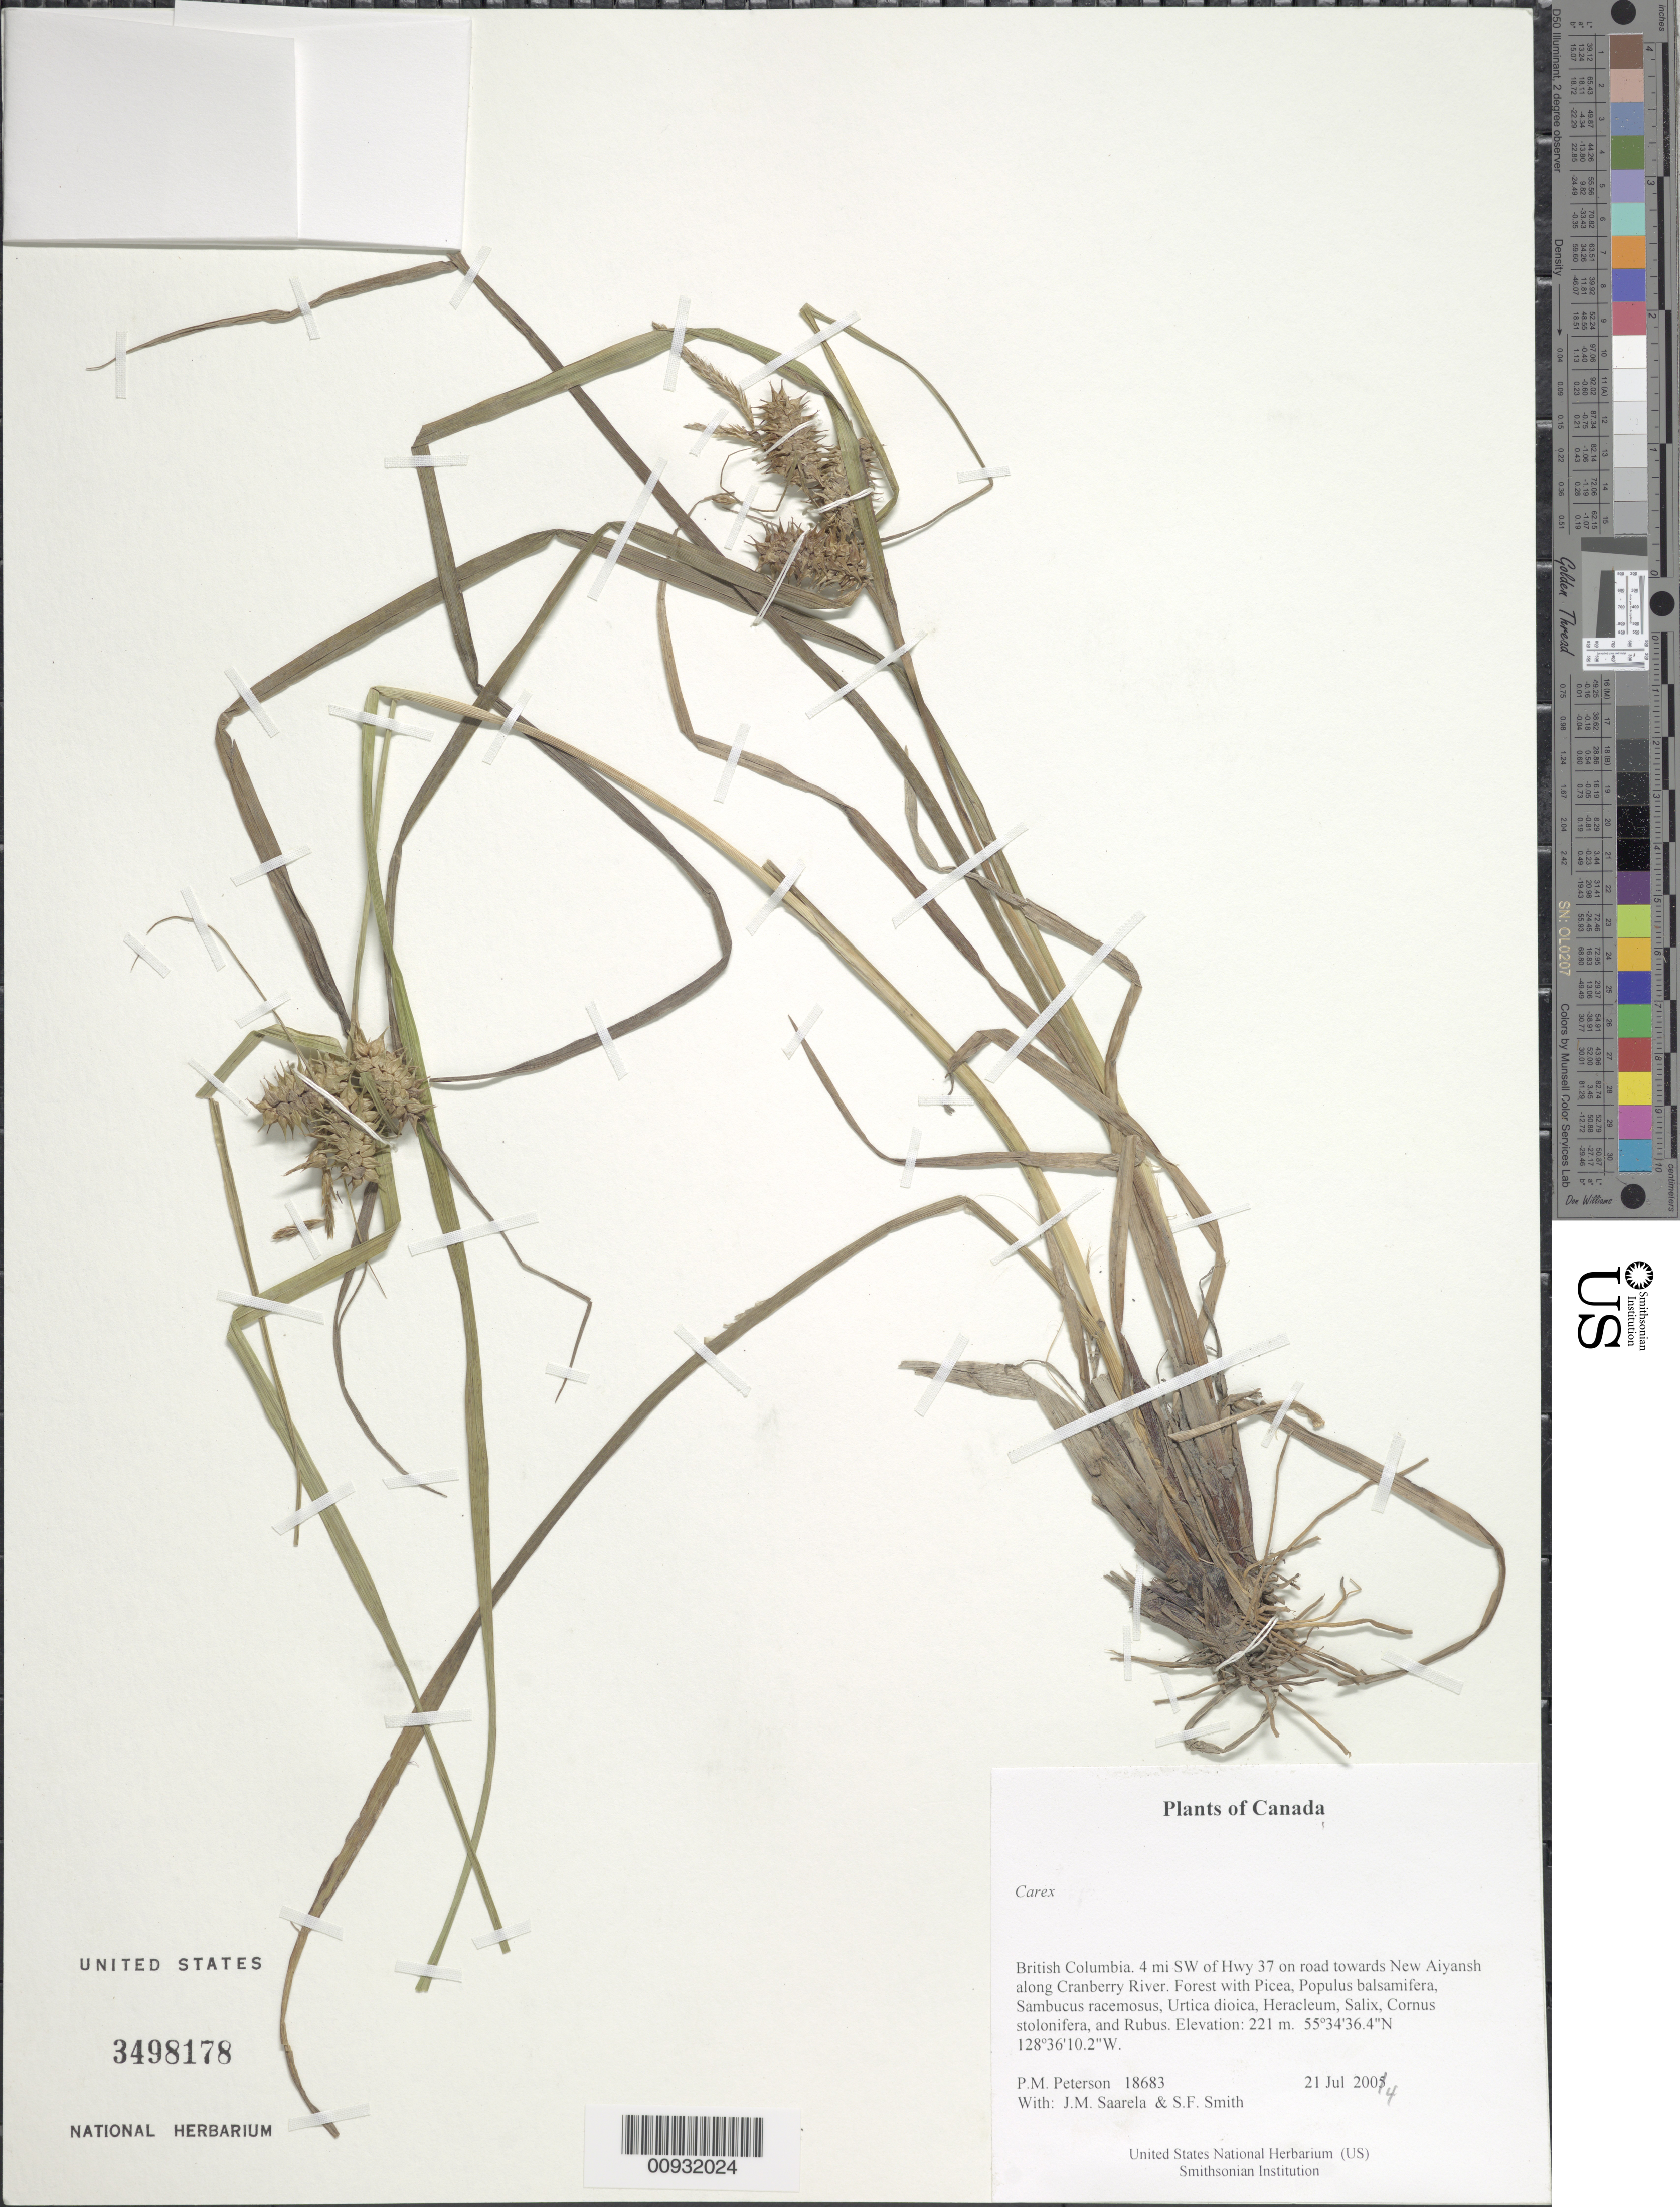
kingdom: Plantae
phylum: Tracheophyta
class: Liliopsida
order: Poales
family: Cyperaceae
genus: Carex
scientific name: Carex sp.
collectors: P. M. Peterson, J. Saarela & S.F. Smith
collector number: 18683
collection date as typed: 21 Jul 2004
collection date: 2004-07-21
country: Canada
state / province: British Columbia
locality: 4 mi SW of Hwy 37 on road towards New Aiyansh along Cranberry River. Forest with Picea, Populus balsamifera, Sambucus racemosus, Urtica dioica, Heracleum, Salix, Cornus stolonifera, and Rubus.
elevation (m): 221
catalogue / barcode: US 3498178